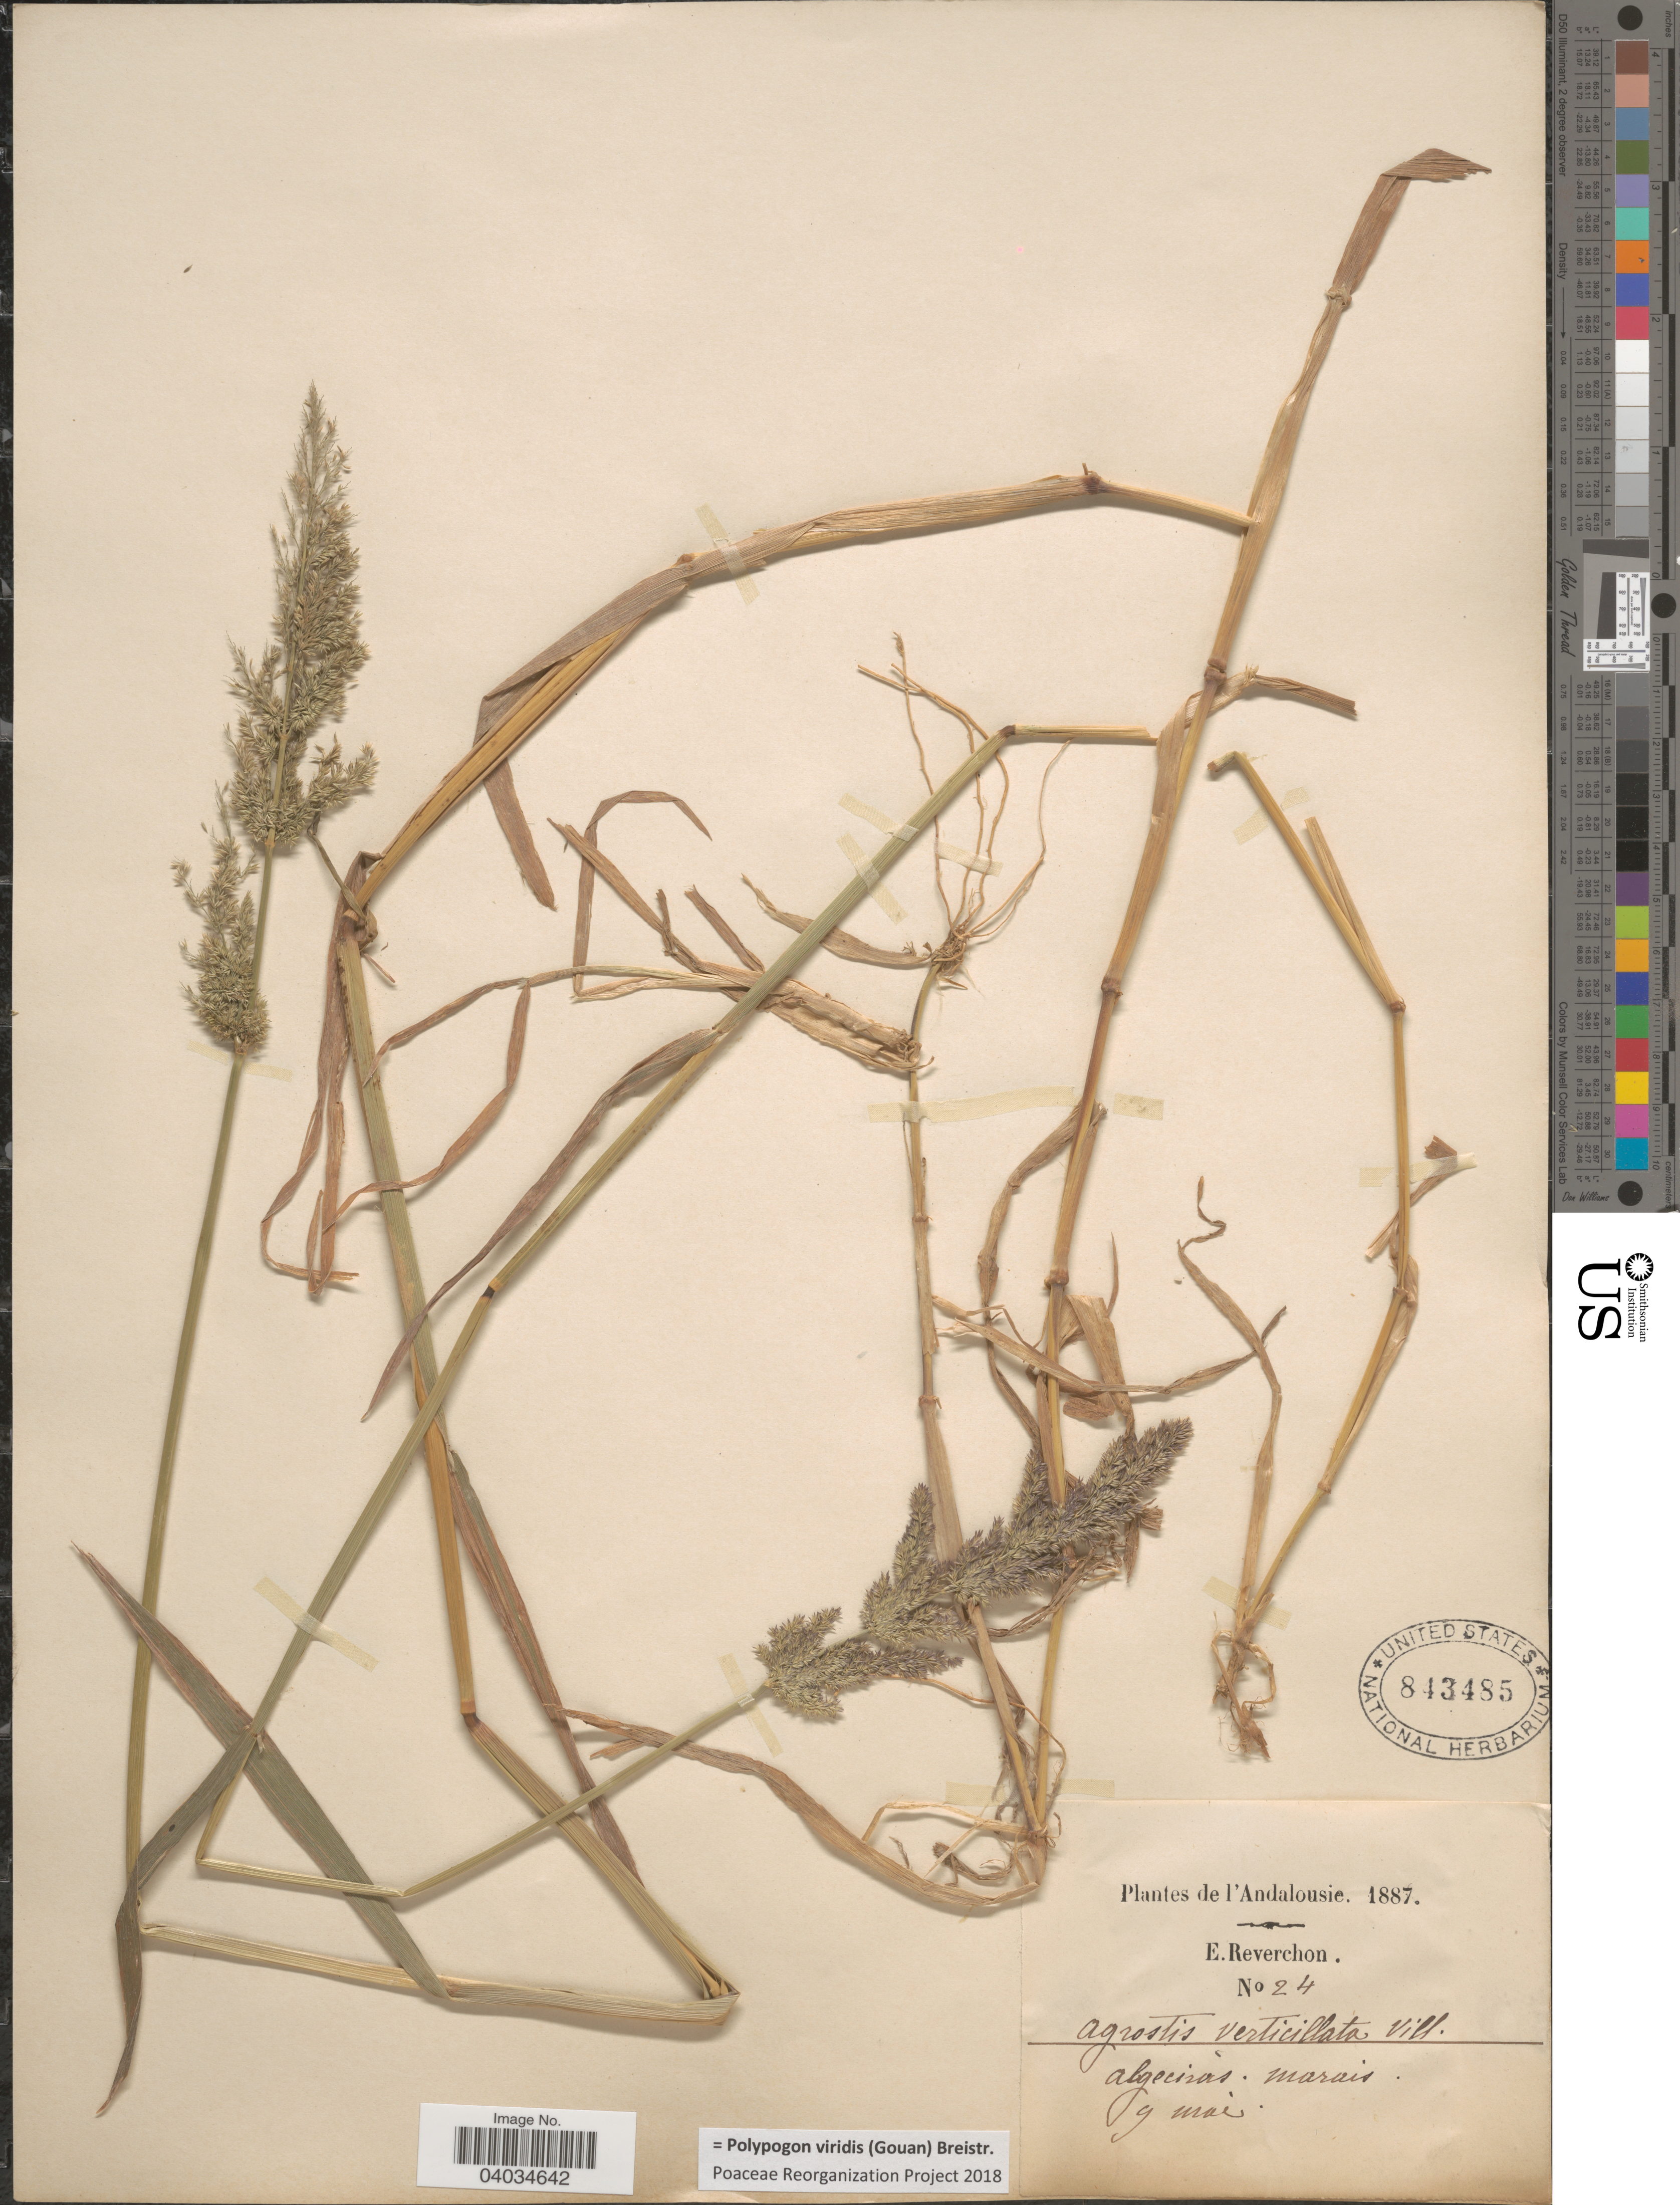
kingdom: Plantae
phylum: Tracheophyta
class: Liliopsida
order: Poales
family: Poaceae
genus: Polypogon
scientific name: Polypogon viridis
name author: (Gouan) Breistroffer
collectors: E. Reverchon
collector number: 24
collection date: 1887-05-09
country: Spain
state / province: Andalucía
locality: Andalousie.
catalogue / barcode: US 843485